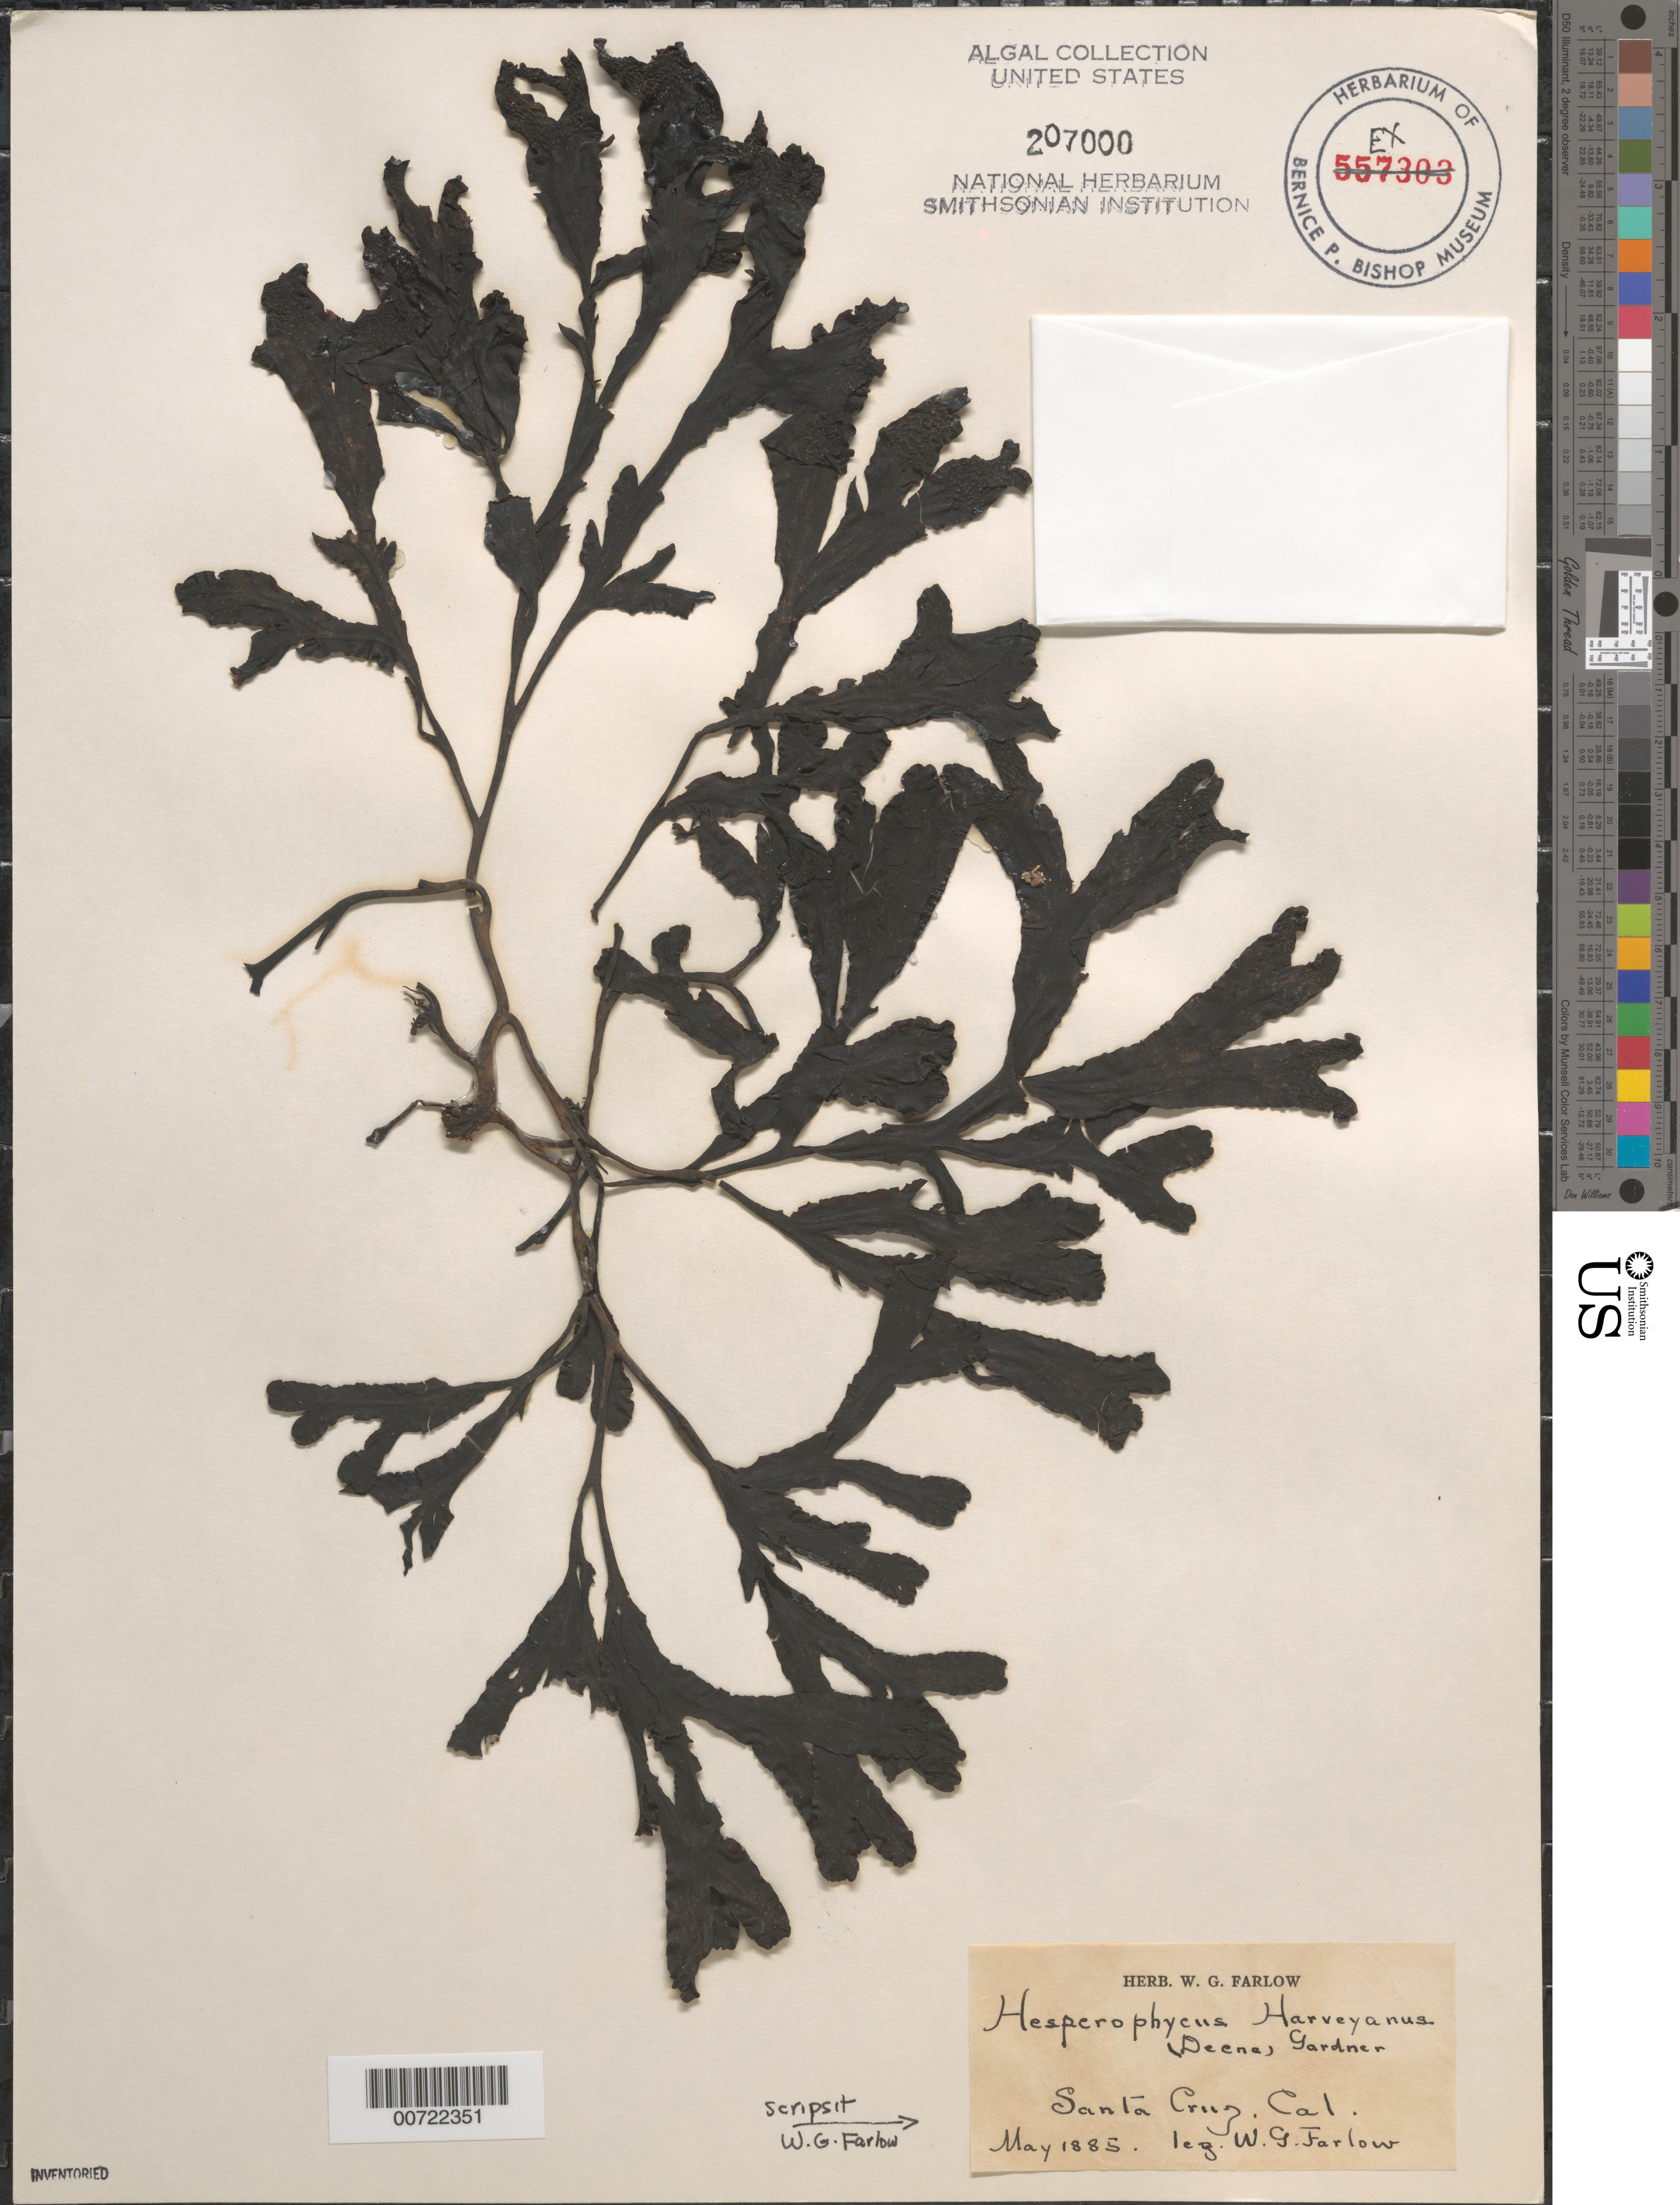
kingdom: Chromista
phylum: Ochrophyta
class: Phaeophyceae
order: Fucales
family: Fucaceae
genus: Hesperophycus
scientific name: Hesperophycus harveyanus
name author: (Decne.) Setch. & N.L. Gardner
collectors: W. G. Farlow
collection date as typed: May 1885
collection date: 1885-05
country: United States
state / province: California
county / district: Santa Cruz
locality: Santa Cruz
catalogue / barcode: US 207000